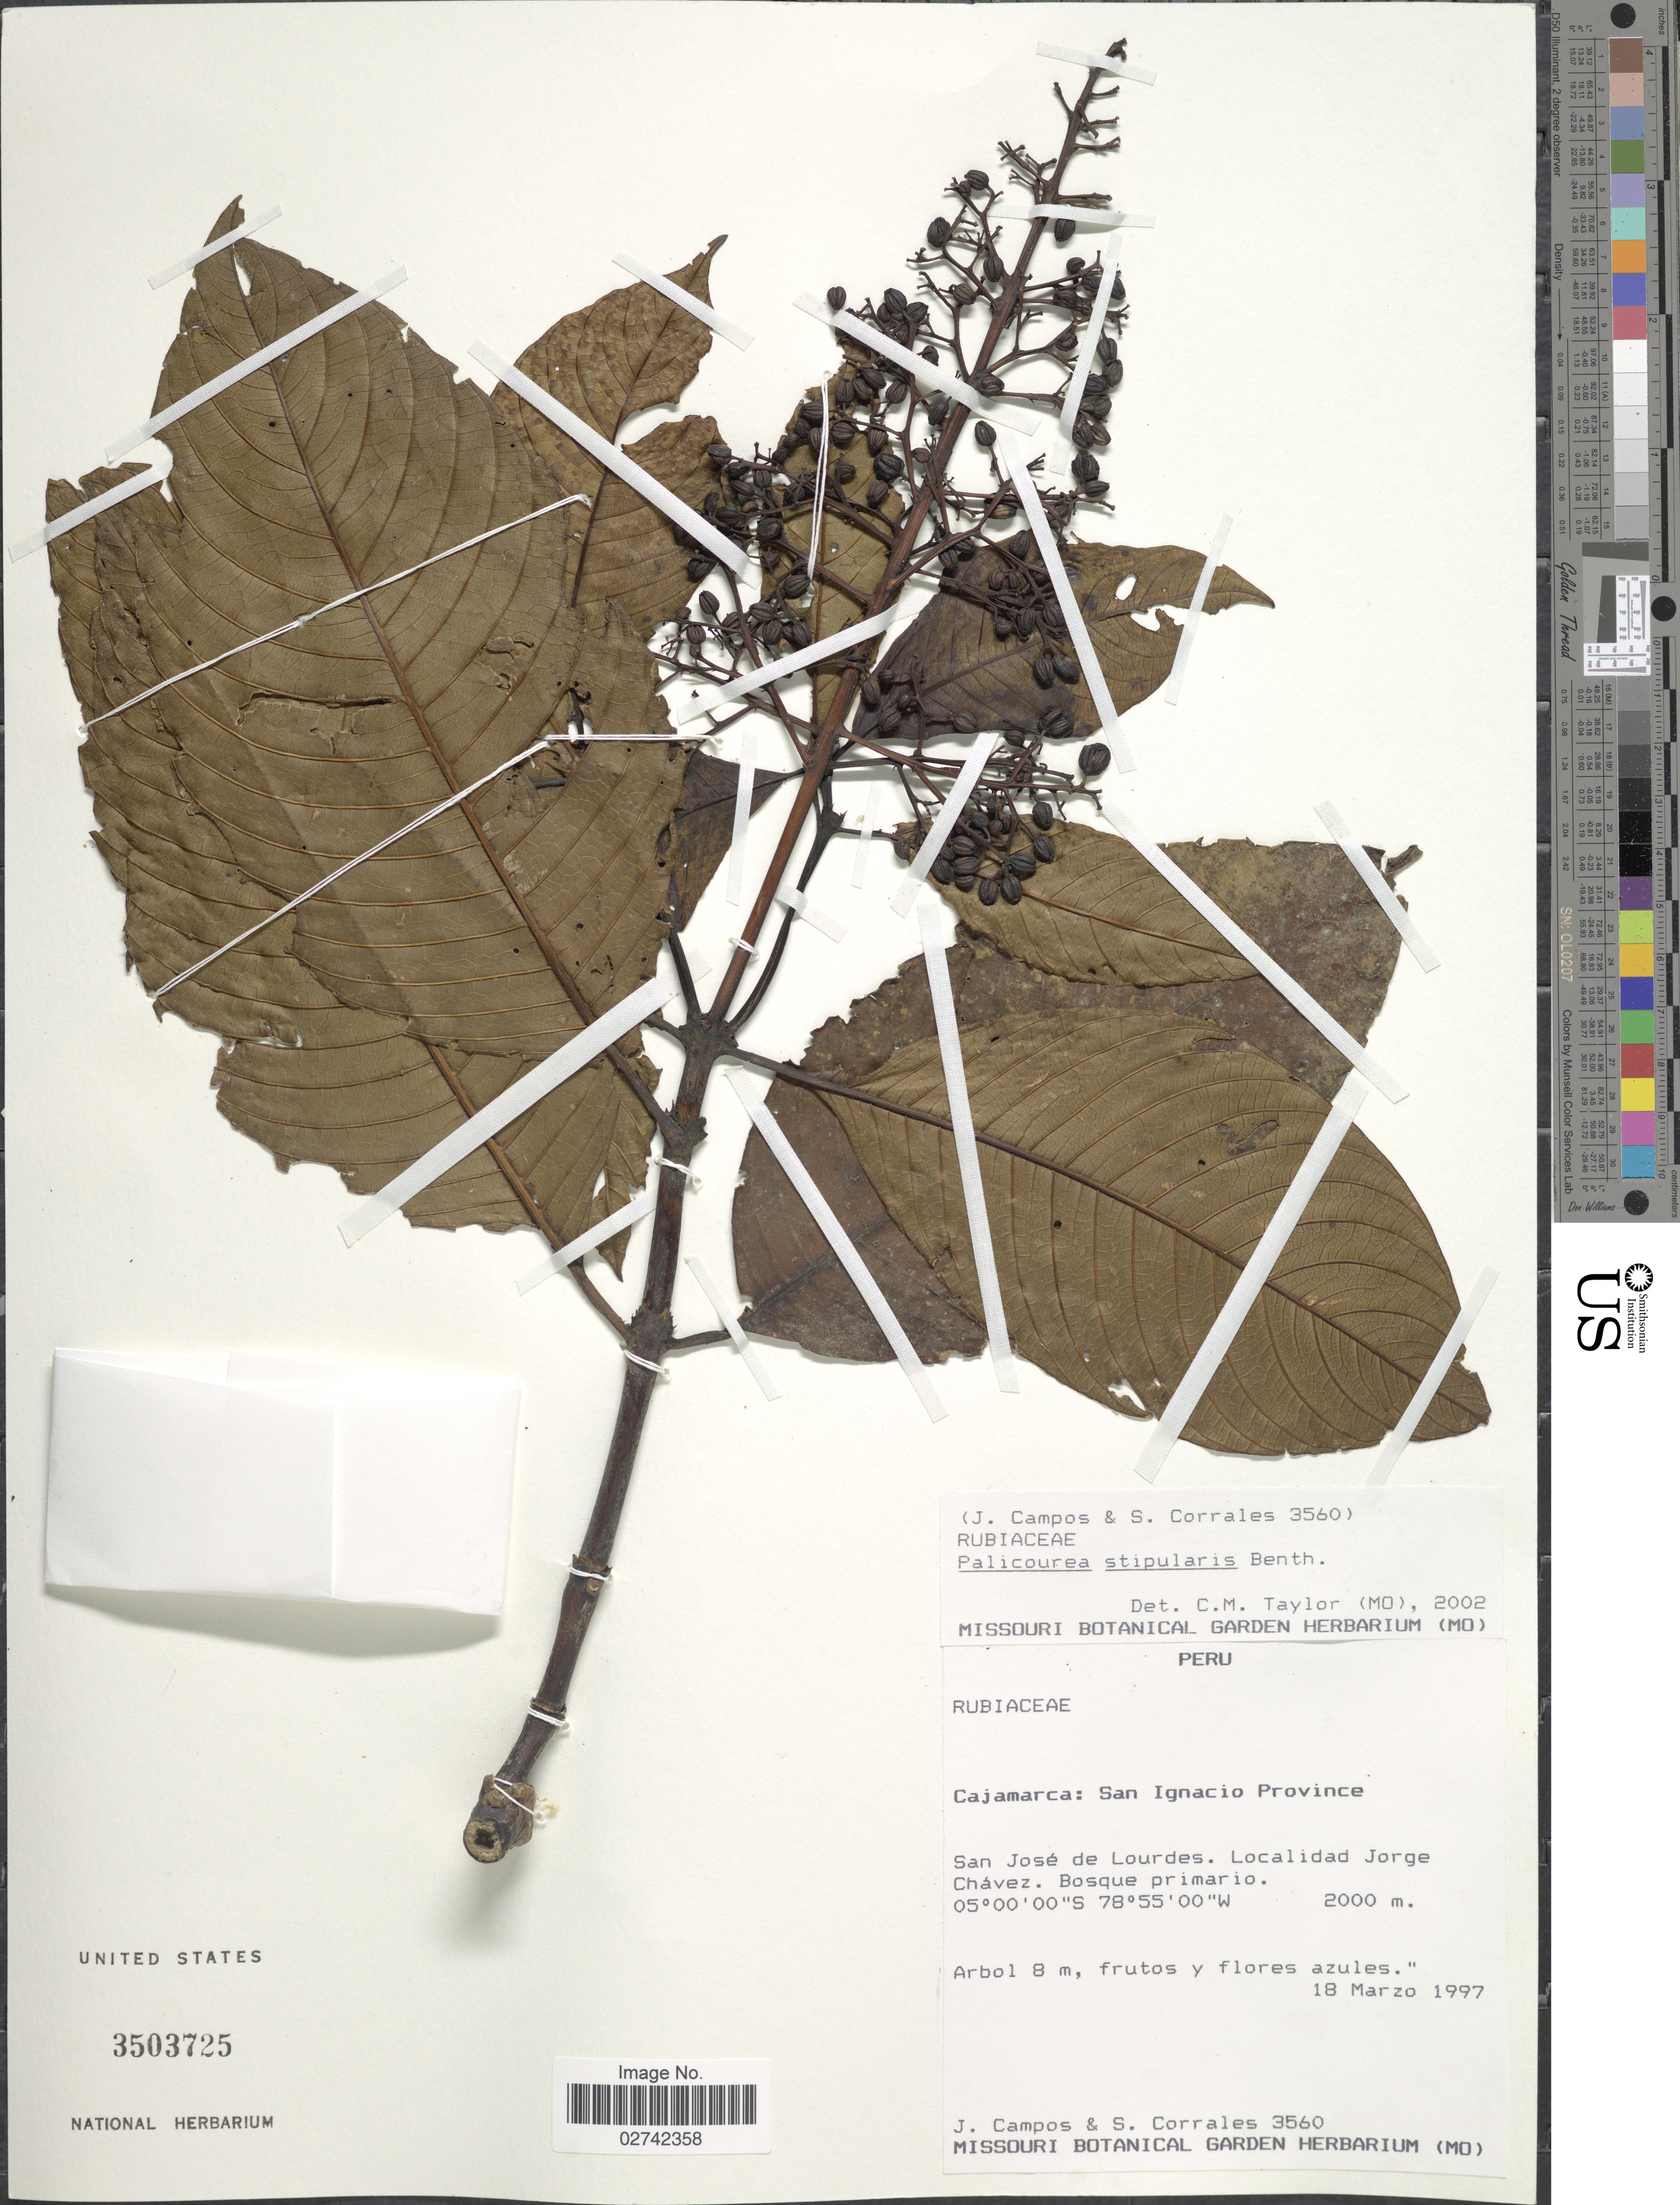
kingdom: Plantae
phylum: Tracheophyta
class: Magnoliopsida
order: Gentianales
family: Rubiaceae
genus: Palicourea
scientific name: Palicourea stipularis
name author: Benth.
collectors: J. Campos & S. Corrales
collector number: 3560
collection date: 1997-03-18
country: Peru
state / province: Cajamarca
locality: San Ignacio Province, San Jose de Lourdes, Localidad Jorge Chavez.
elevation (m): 2000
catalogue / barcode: US 3503725